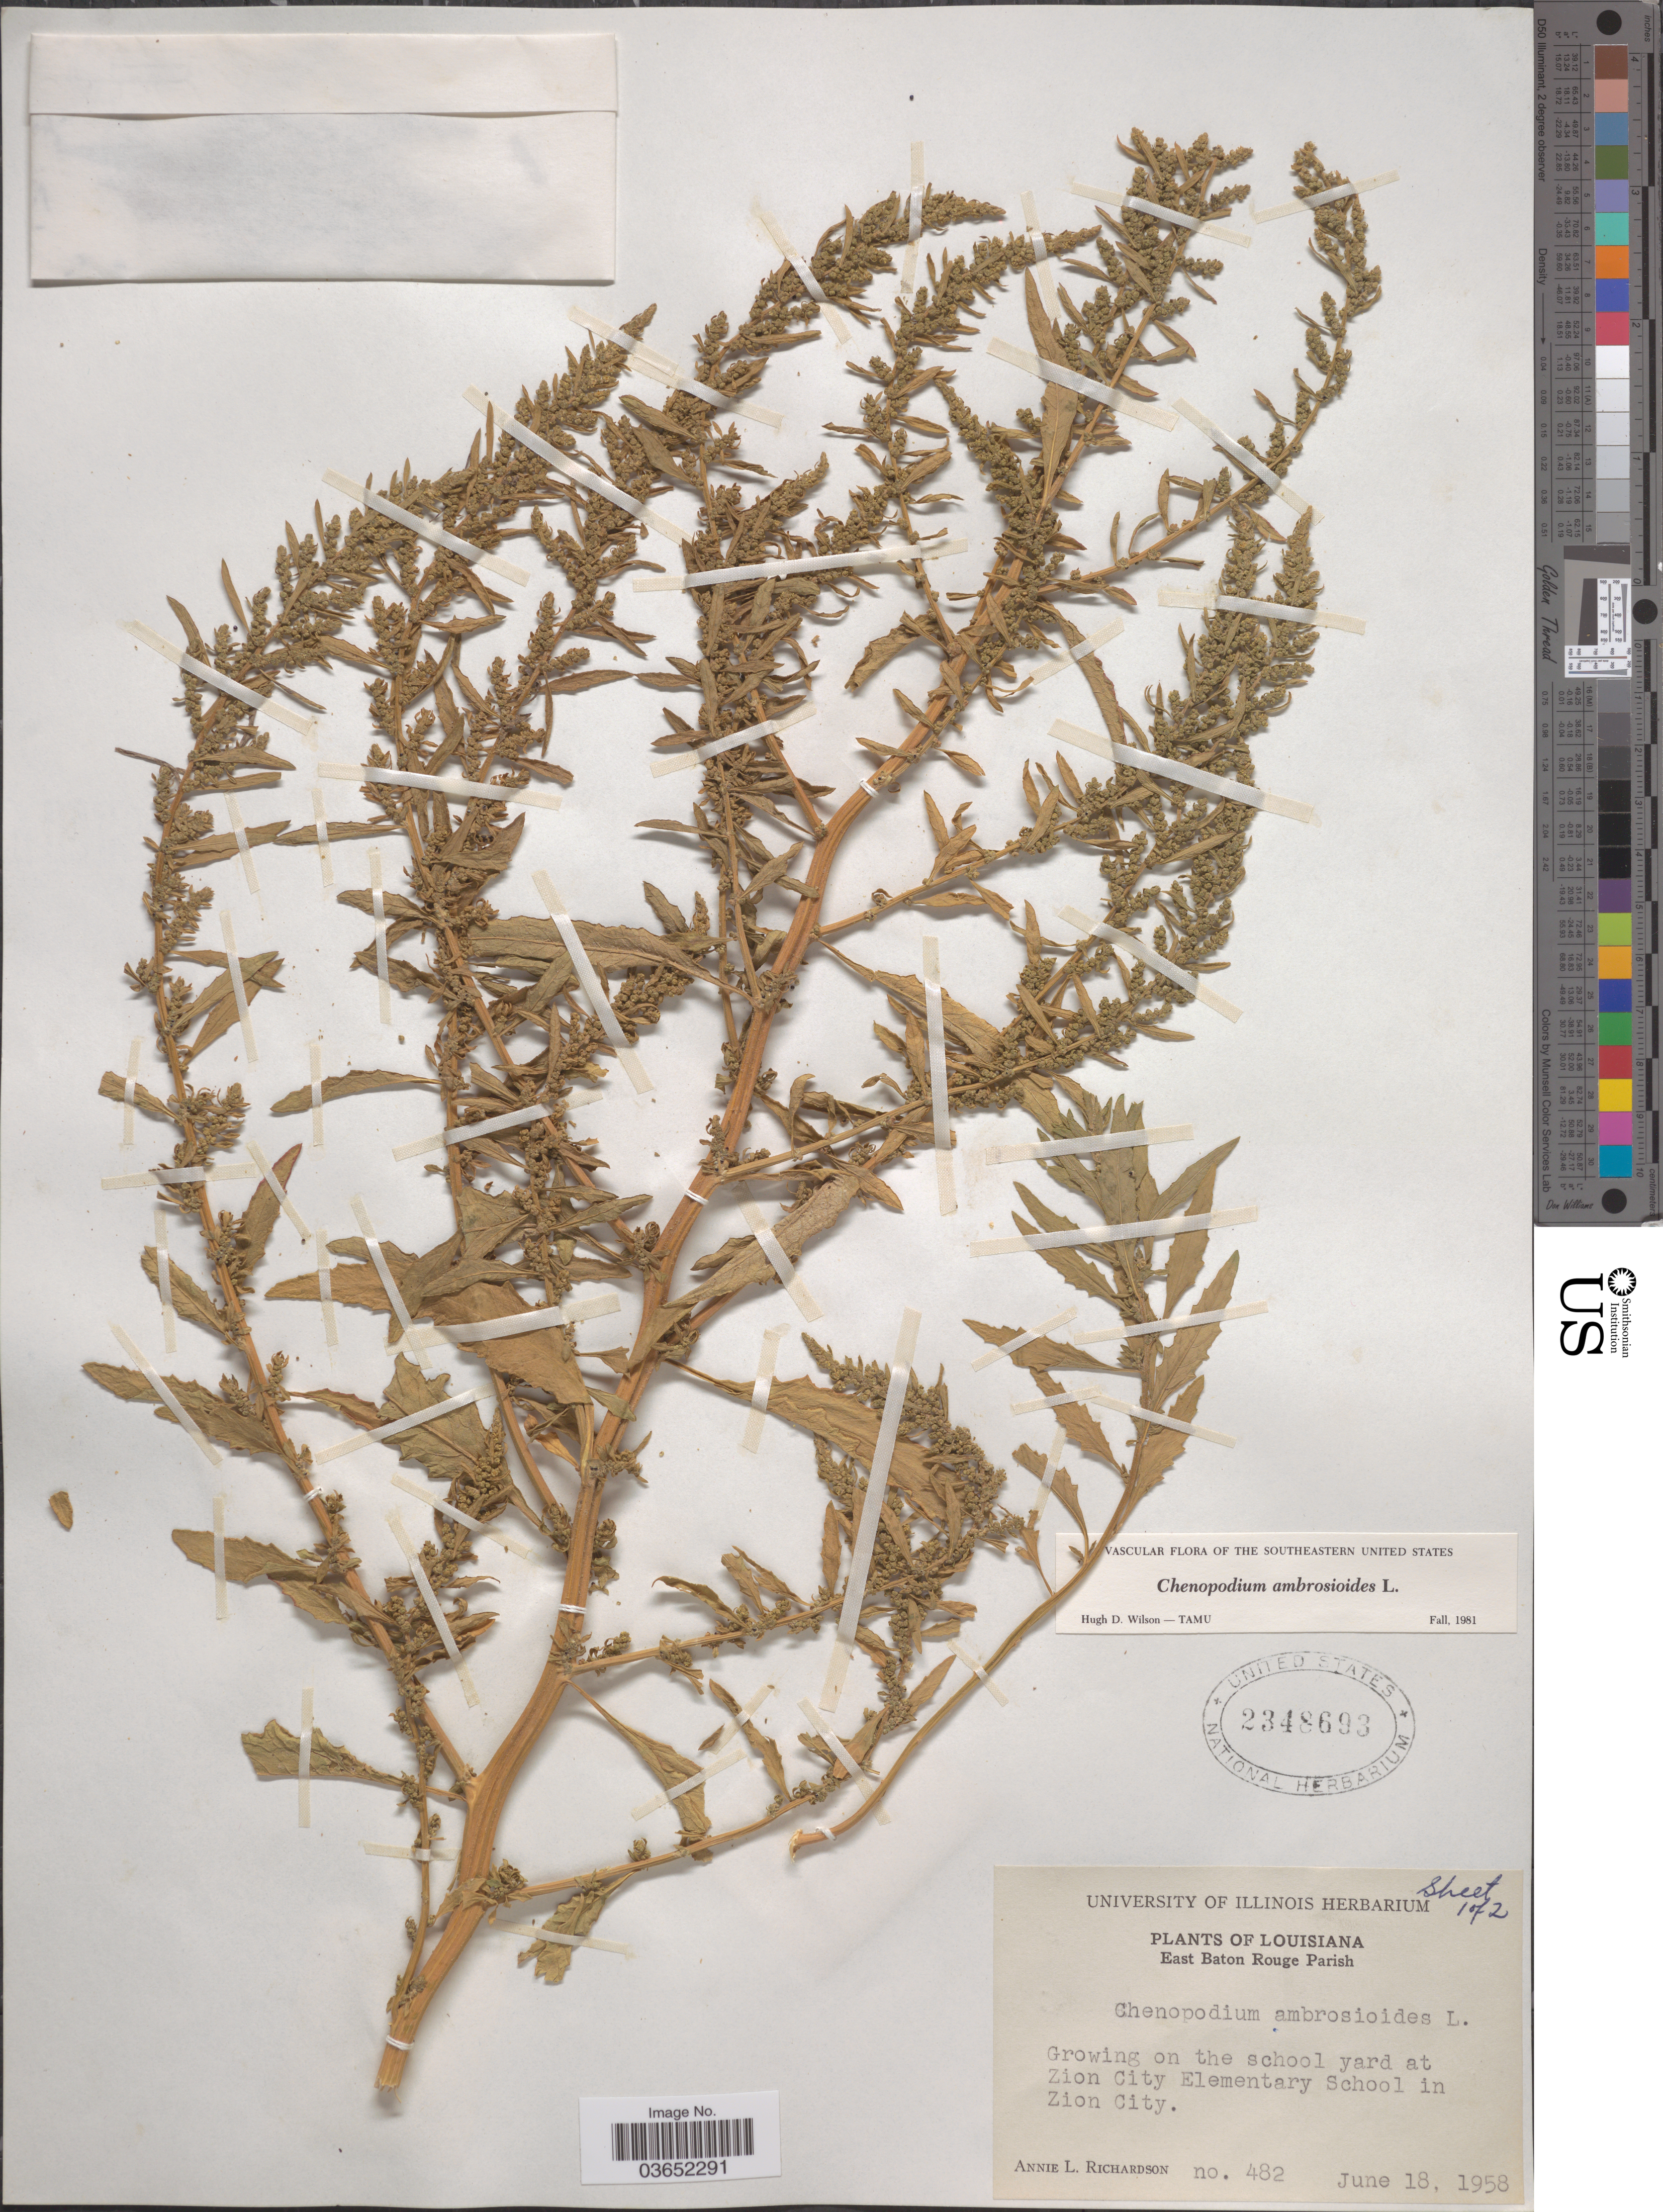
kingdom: Plantae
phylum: Tracheophyta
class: Magnoliopsida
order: Caryophyllales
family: Amaranthaceae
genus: Chenopodium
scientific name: Chenopodium ambrosioides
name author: L.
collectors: A. L. Richardson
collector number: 482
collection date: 1958-06-18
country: United States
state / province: Louisiana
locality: East Baton Rouge Parish. Growing on the school yard at Zion City Elementary School in Zion City.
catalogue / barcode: US 2348693